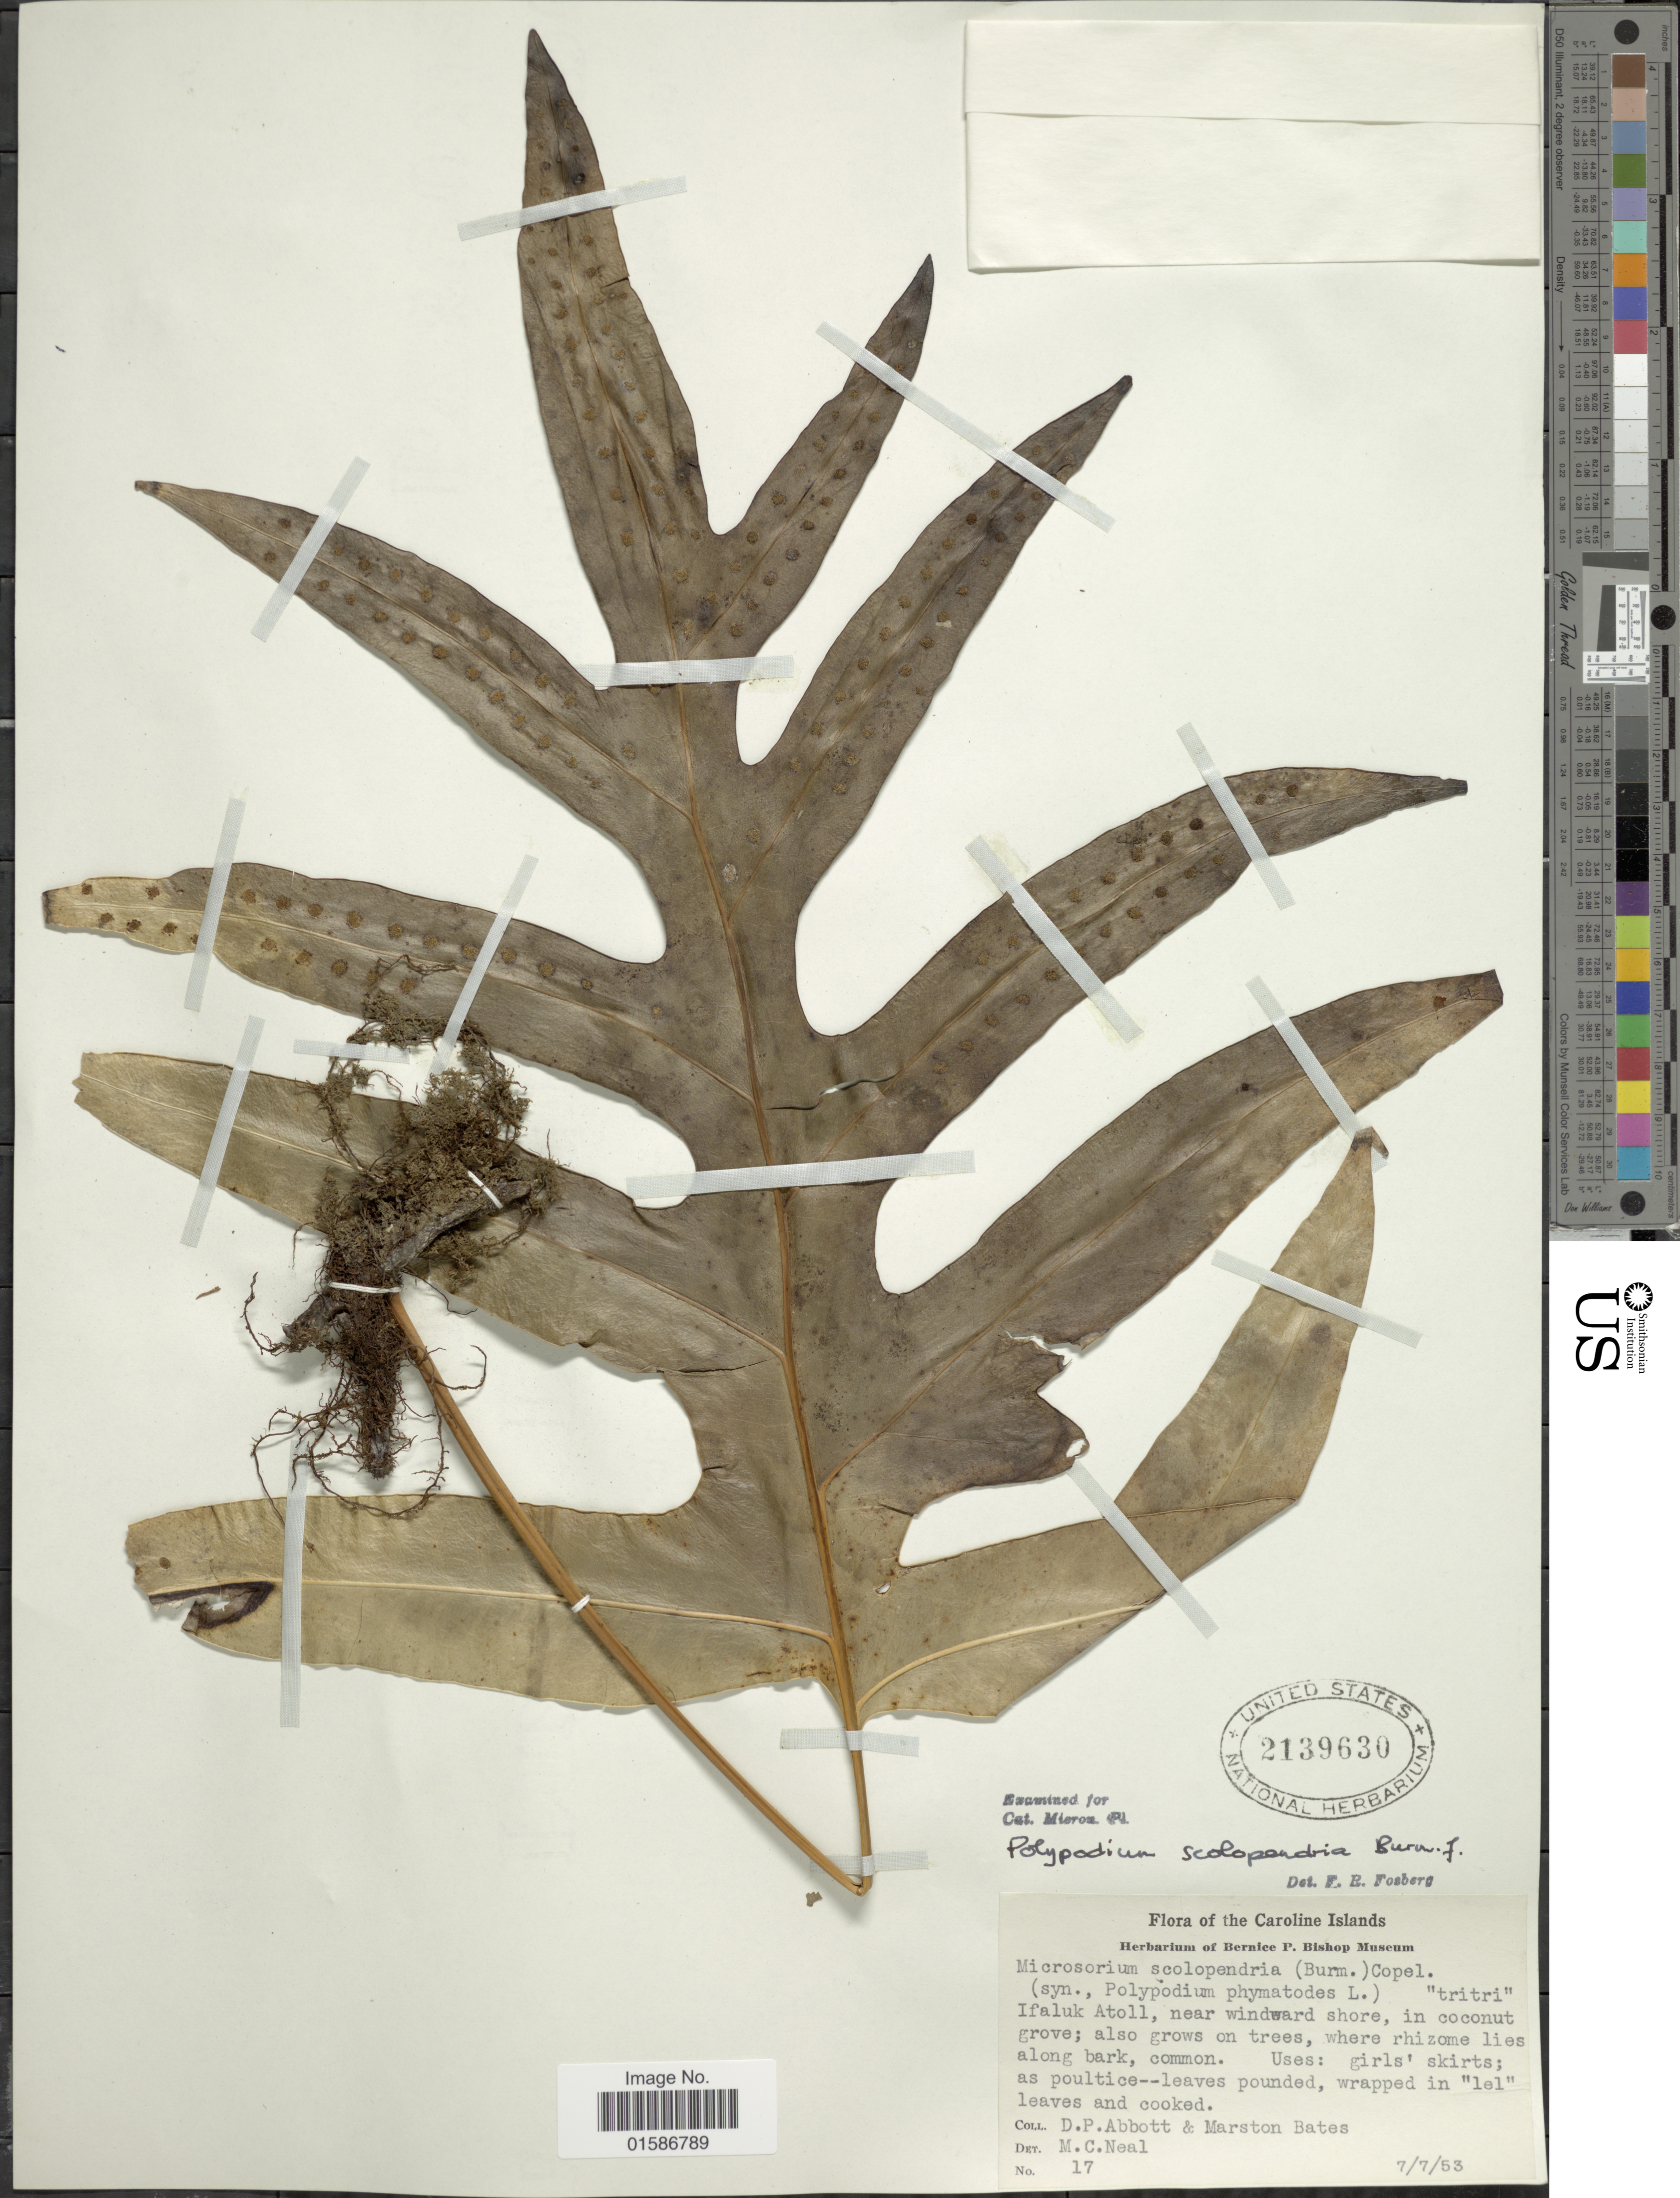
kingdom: Plantae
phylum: Tracheophyta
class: Polypodiopsida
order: Polypodiales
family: Polypodiaceae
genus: Microsorum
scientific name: Microsorum scolopendria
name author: (Burm. f.) Copel.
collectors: D. P. Abbott & M. Bates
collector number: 17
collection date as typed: Transcribed d/m/y: 7/7/53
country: Micronesia, Federated States of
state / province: Yap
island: Ifalik [Ifaluk] Atoll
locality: The Caroline Islands, Ifaluk Atoll, near windward shore, in coconut grove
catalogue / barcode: US 2139630